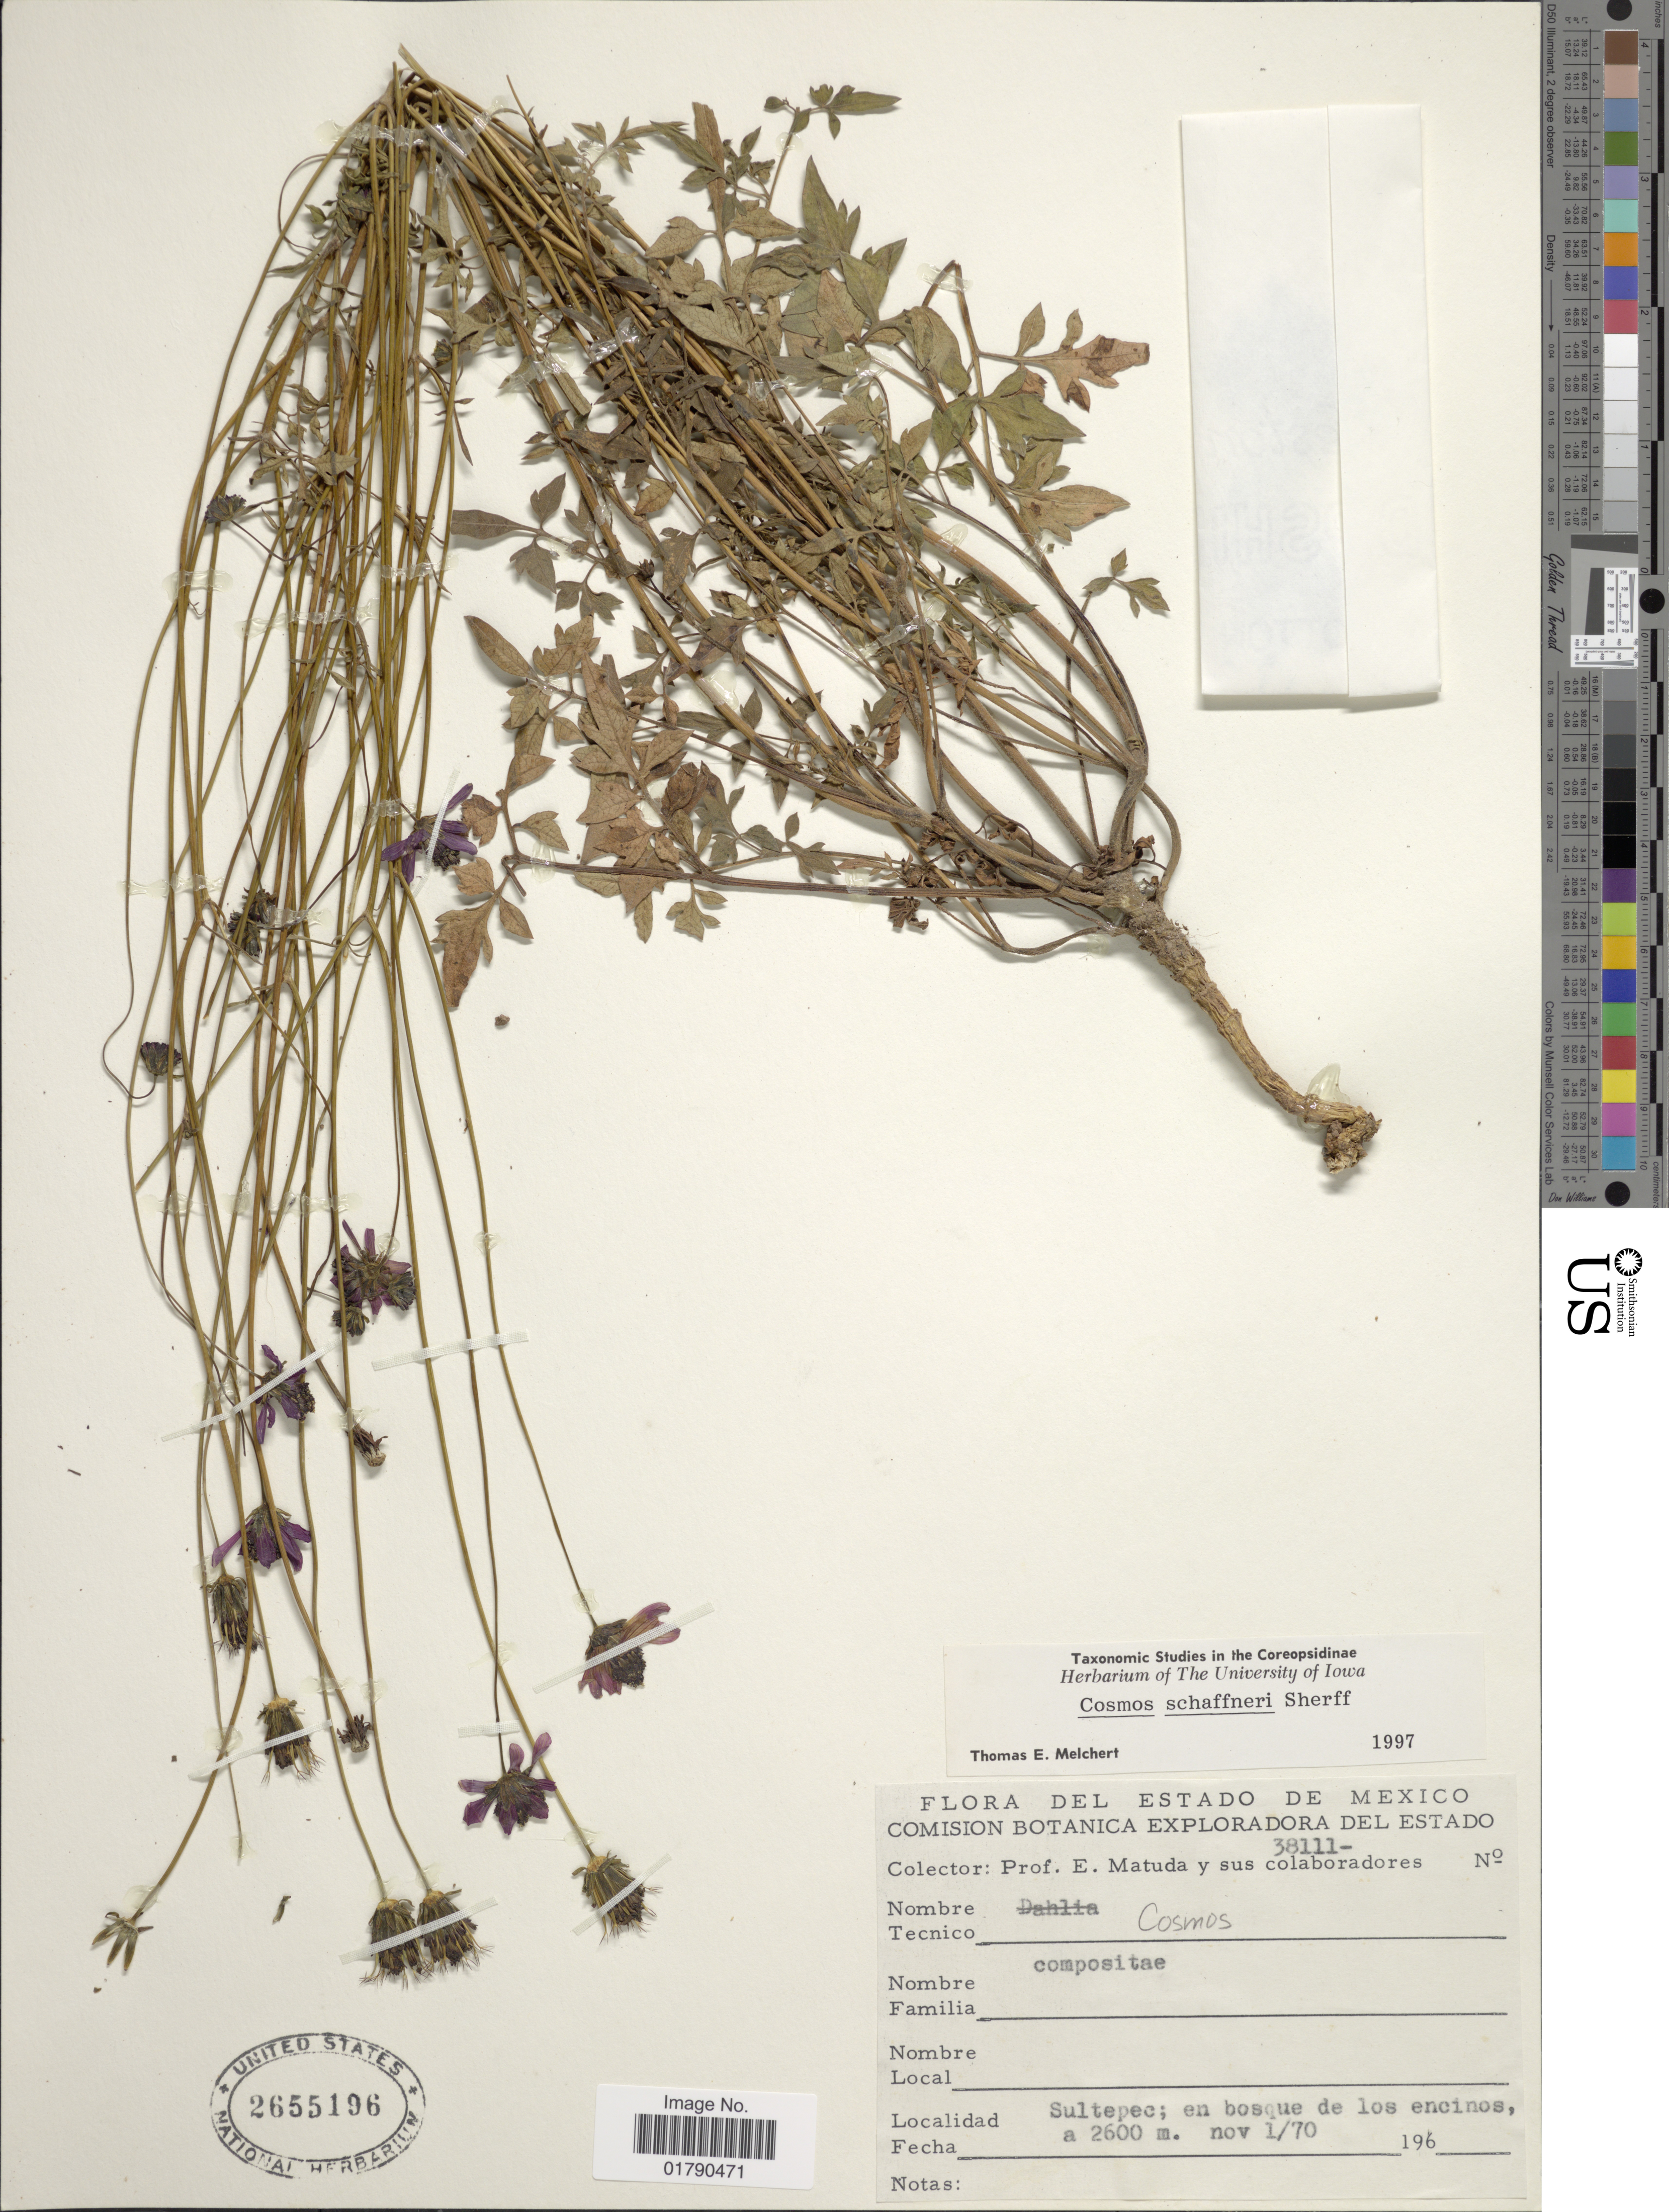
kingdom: Plantae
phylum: Tracheophyta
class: Magnoliopsida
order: Asterales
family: Asteraceae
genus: Cosmos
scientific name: Cosmos schaffneri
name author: Sherff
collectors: E. Matuda & et al.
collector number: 38111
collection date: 1970-11-01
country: Mexico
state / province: México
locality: Sultepec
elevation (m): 2600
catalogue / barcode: US 2655196